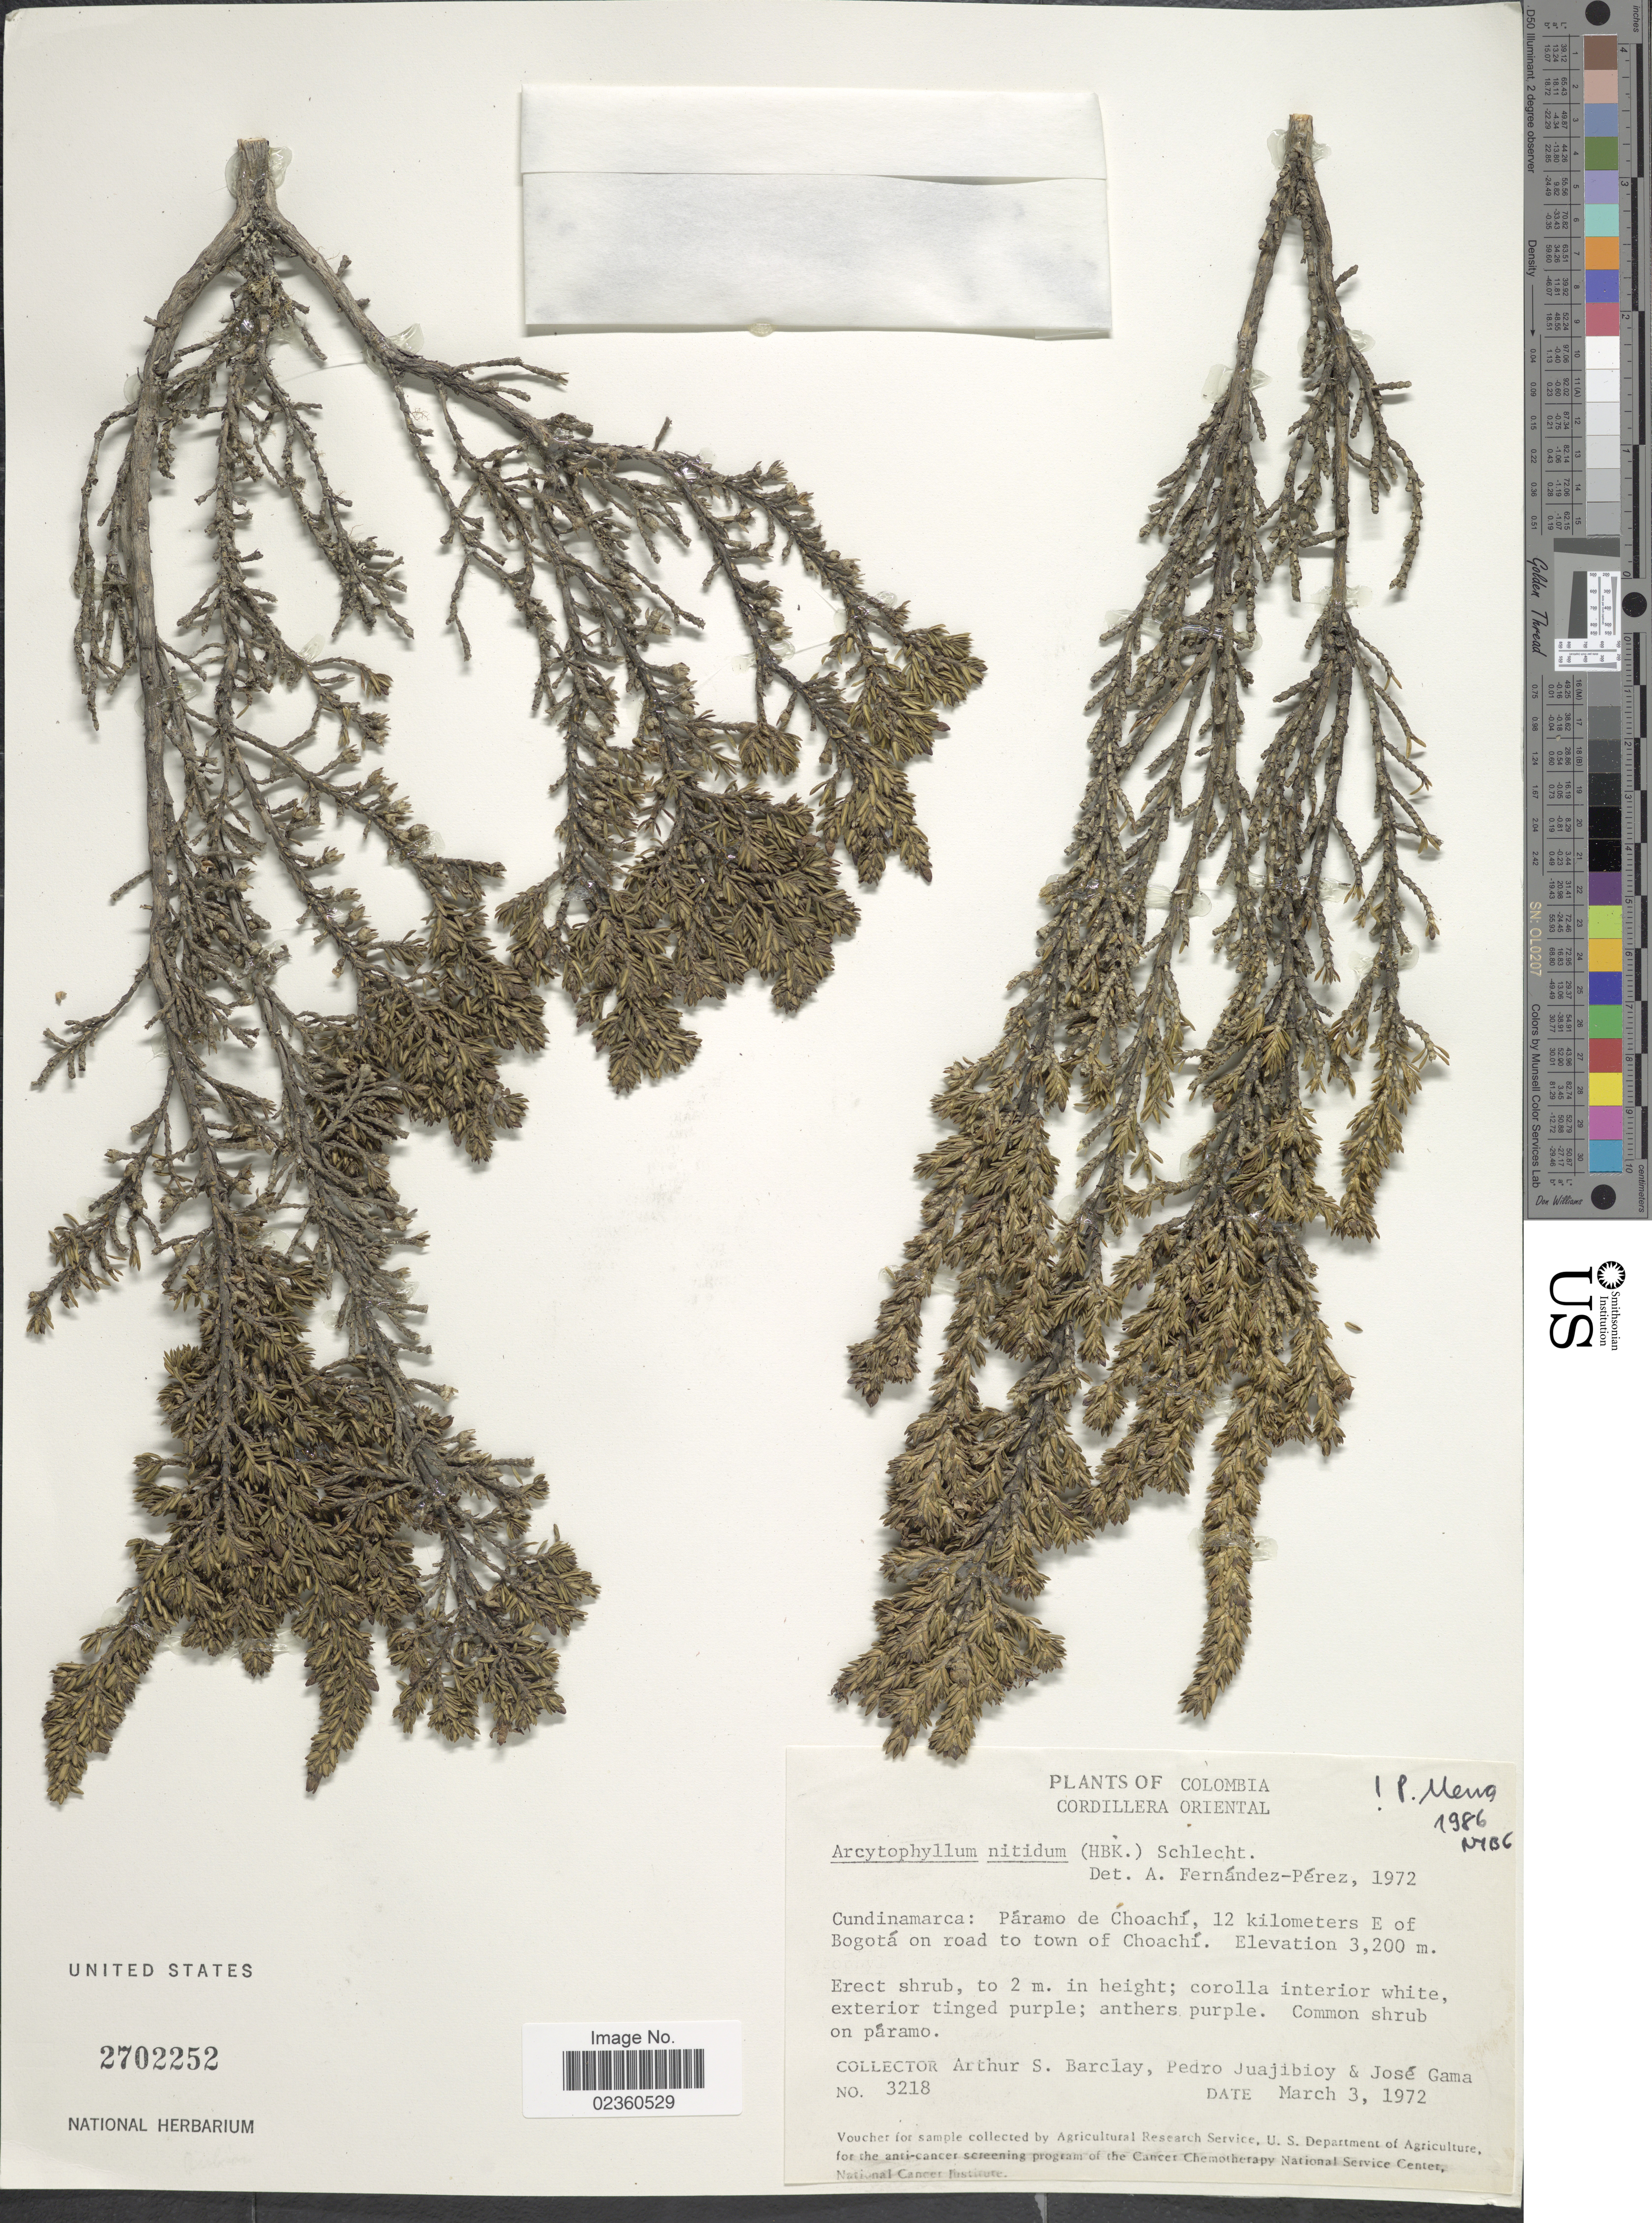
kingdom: Plantae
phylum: Tracheophyta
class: Magnoliopsida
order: Gentianales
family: Rubiaceae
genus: Arcytophyllum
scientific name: Arcytophyllum nitidum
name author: (Kunth) Schltdl.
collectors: A. S. Barclay, P. Juajibioy & J. Gama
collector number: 3218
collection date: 1972-03-03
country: Colombia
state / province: Cundinamarca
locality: Cordillera Oriental, Páramo de Choachí, 12 kilometers of Bogotá on road to town of Choachí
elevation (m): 3200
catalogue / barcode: US 2702252